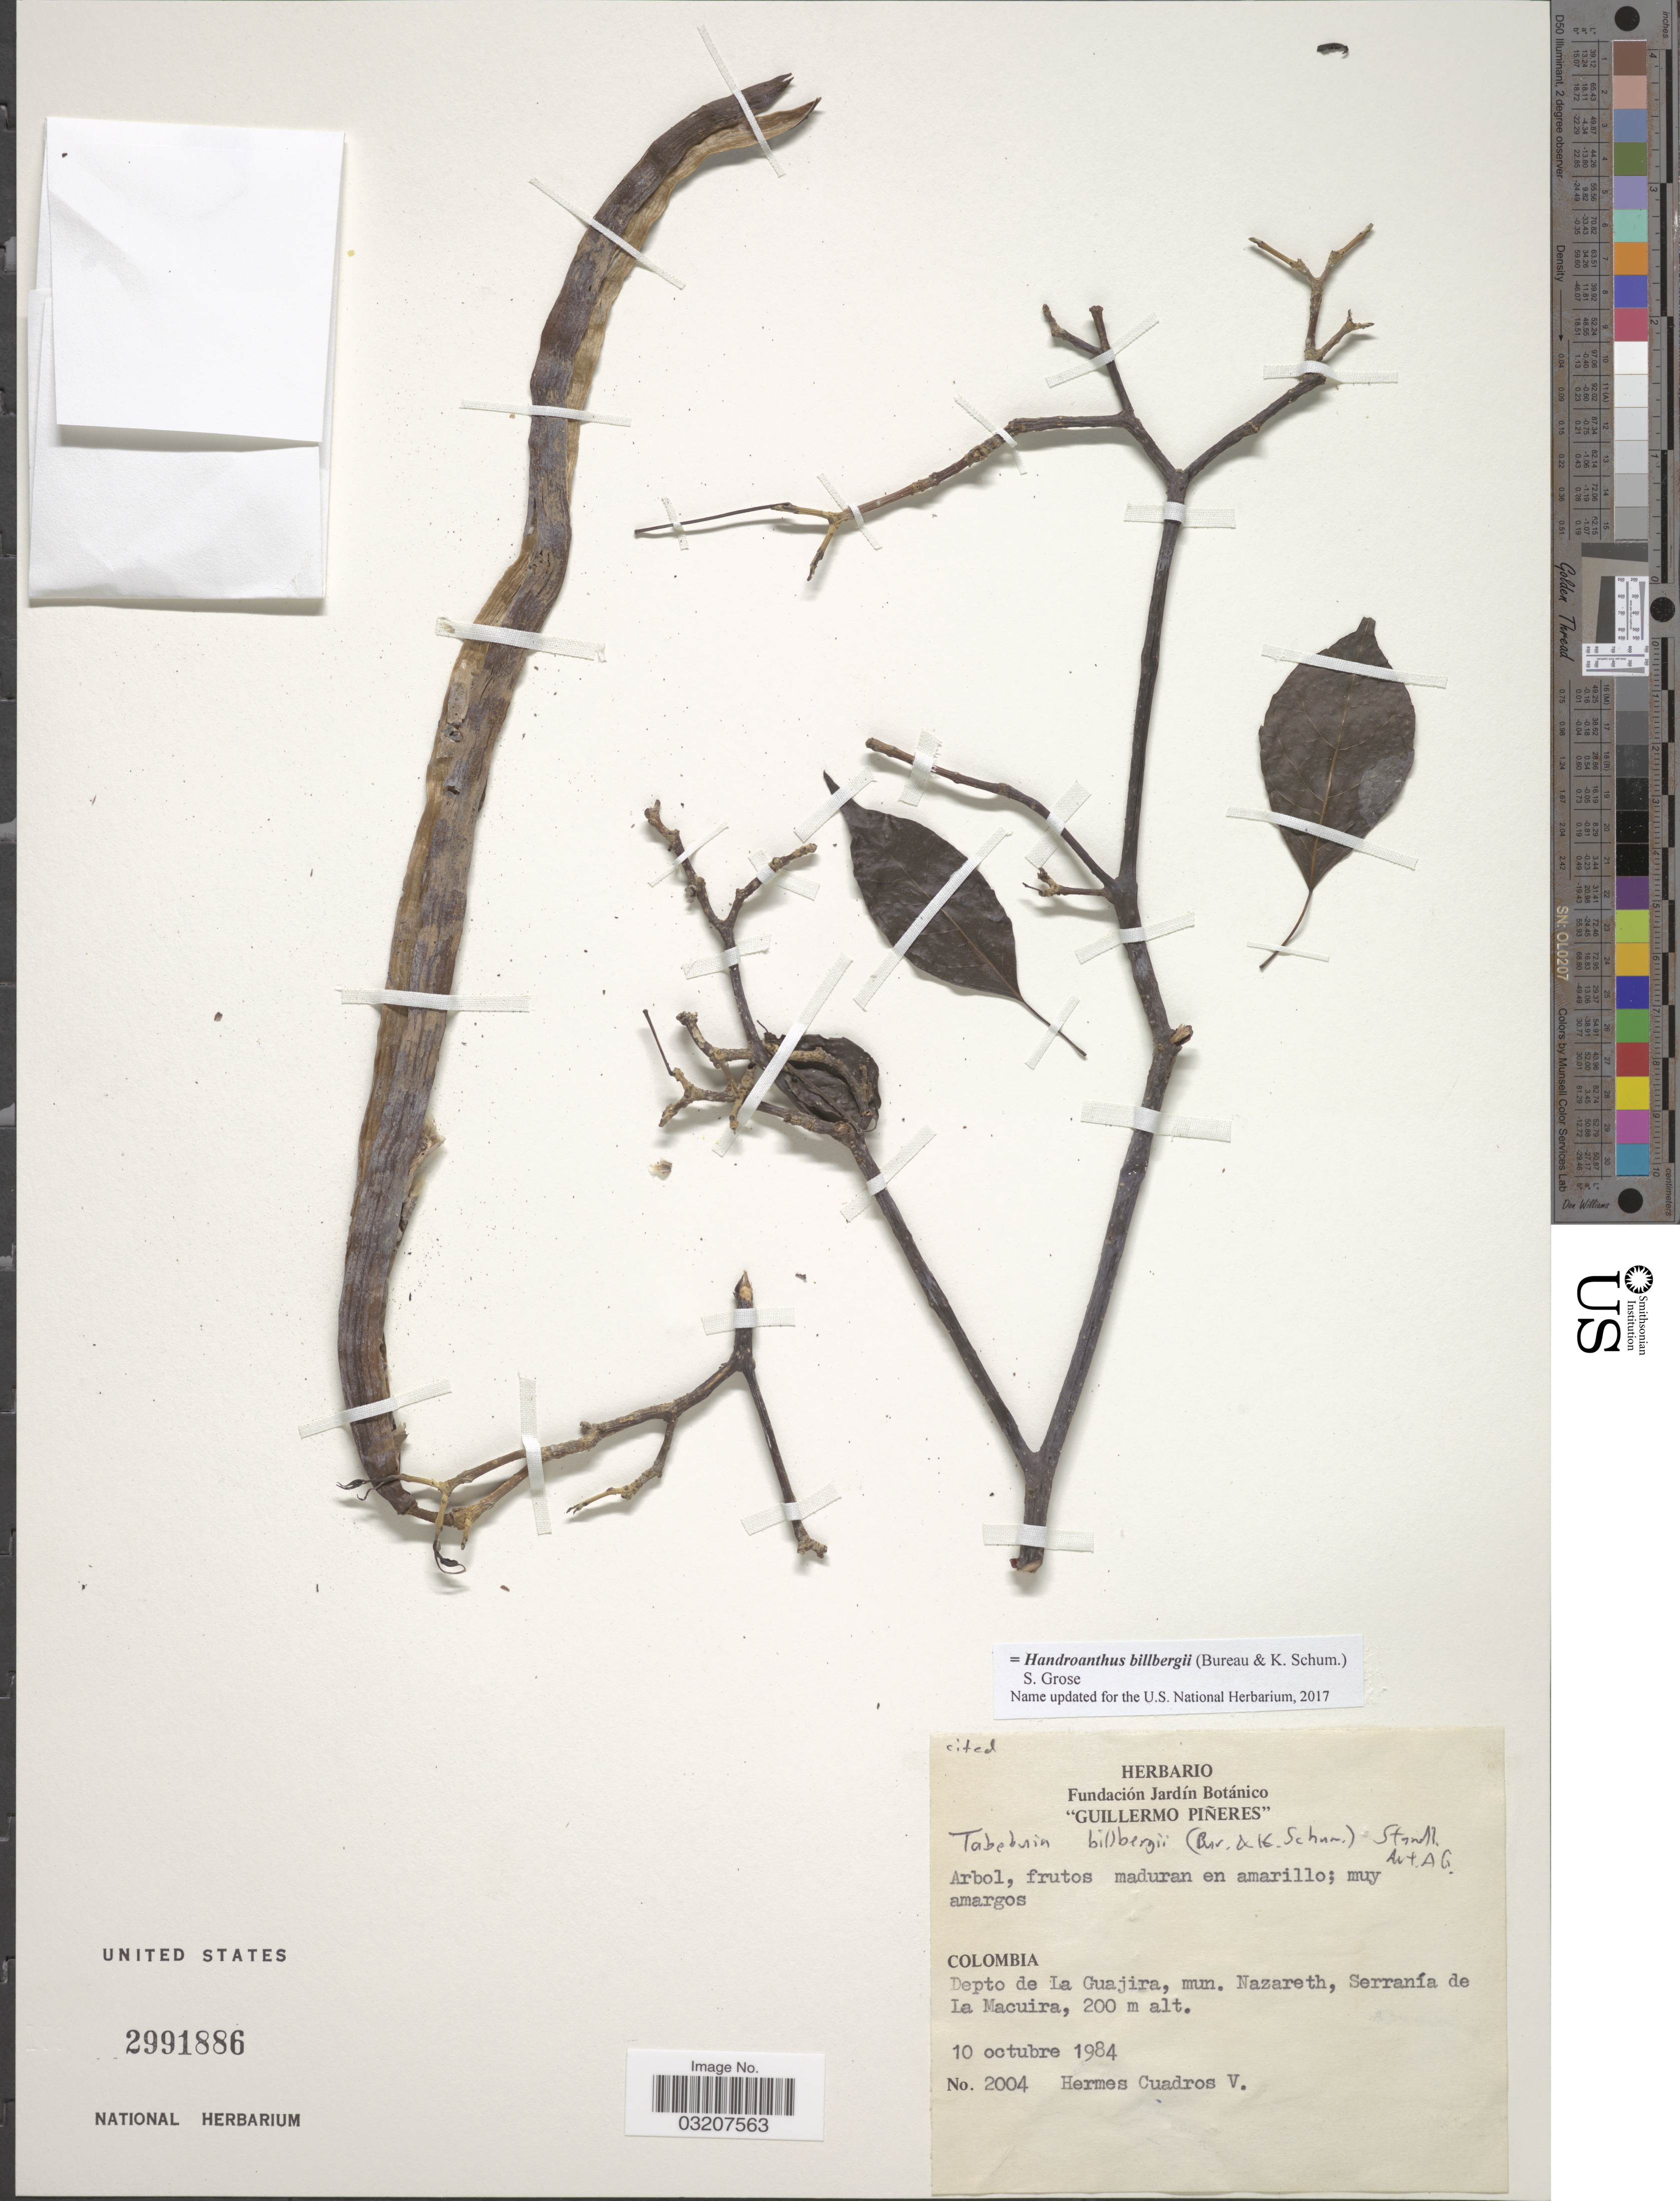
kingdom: Plantae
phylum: Tracheophyta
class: Magnoliopsida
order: Lamiales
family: Bignoniaceae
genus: Handroanthus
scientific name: Handroanthus billbergii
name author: (Bureau & K. Schum.) S.O. Grose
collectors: H. Cuadros V.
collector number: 2004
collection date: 1984-10-10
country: Colombia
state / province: La Guajira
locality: Depto de La Guajira, mun. Nazareth, Serranía de La Macuira.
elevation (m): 200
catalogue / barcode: US 2991886